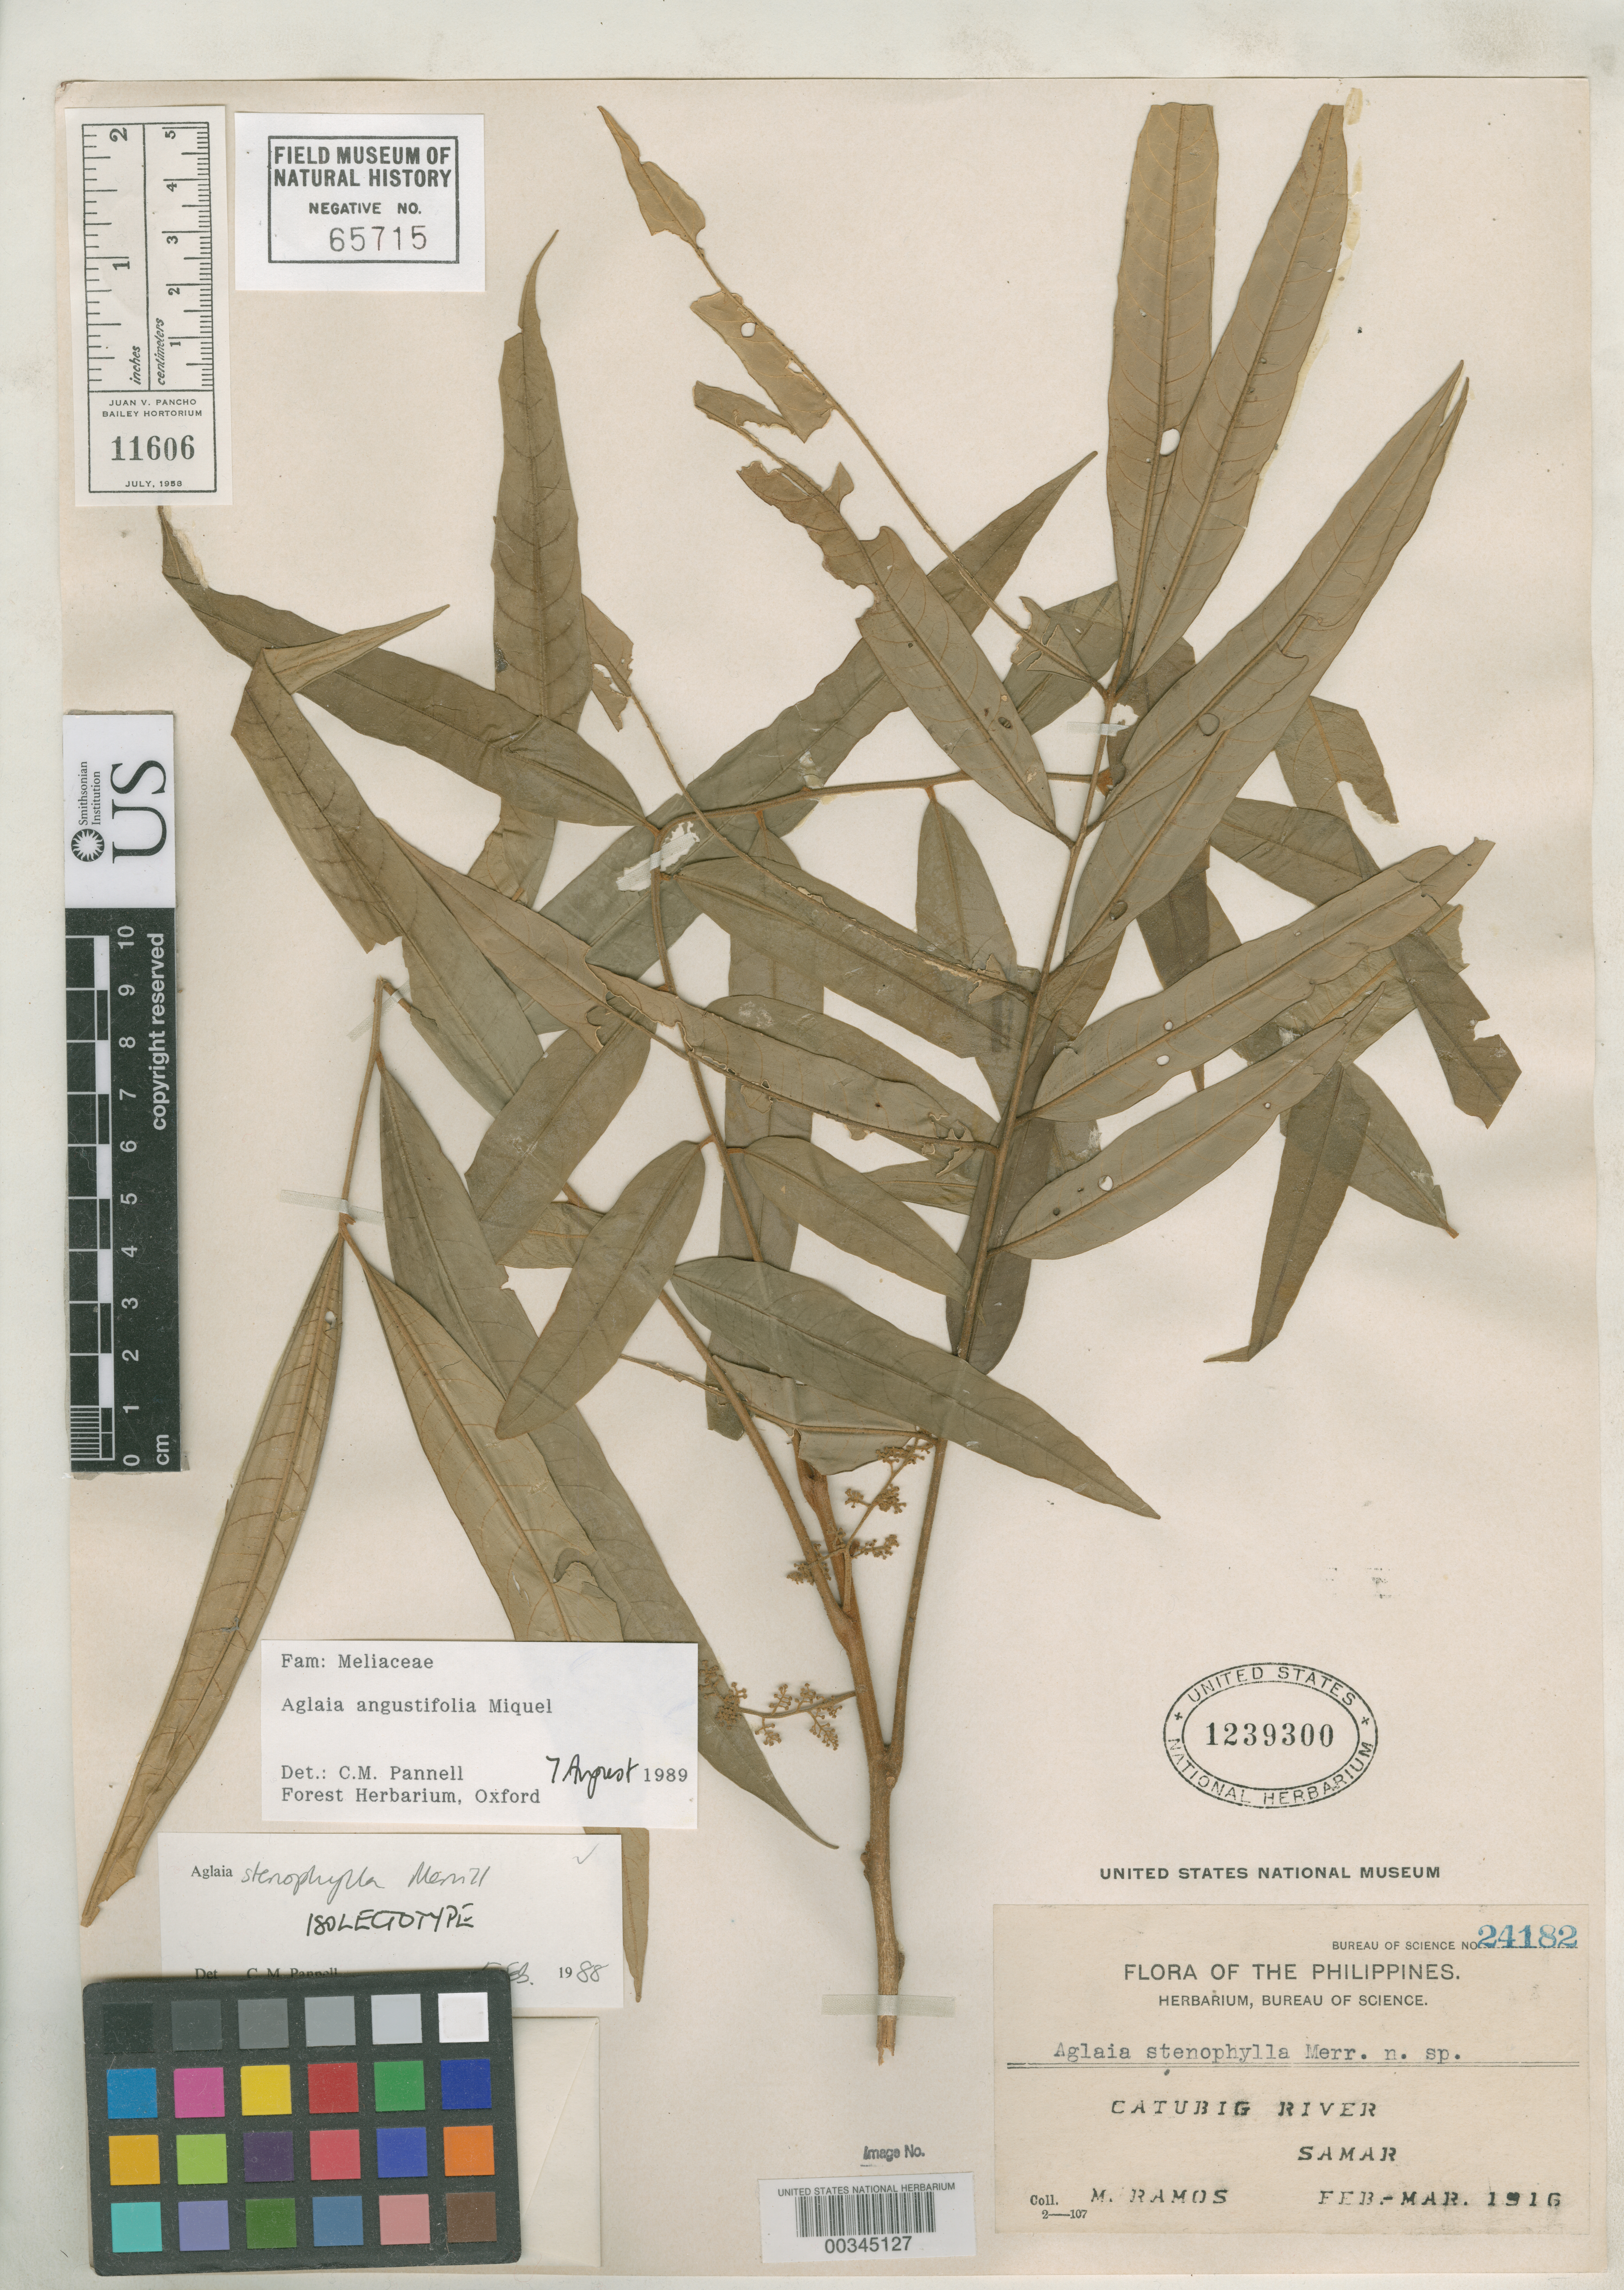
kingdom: Plantae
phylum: Tracheophyta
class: Magnoliopsida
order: Sapindales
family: Meliaceae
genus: Aglaia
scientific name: Aglaia stenophylla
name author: Merr.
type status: Isolectotype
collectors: M. Ramos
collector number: Bur. Sci. 24182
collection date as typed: Feb 1916 to -- Mar 1916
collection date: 1916-02/1916-03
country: Philippines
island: Samar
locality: Catubig River.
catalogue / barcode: US 1239300